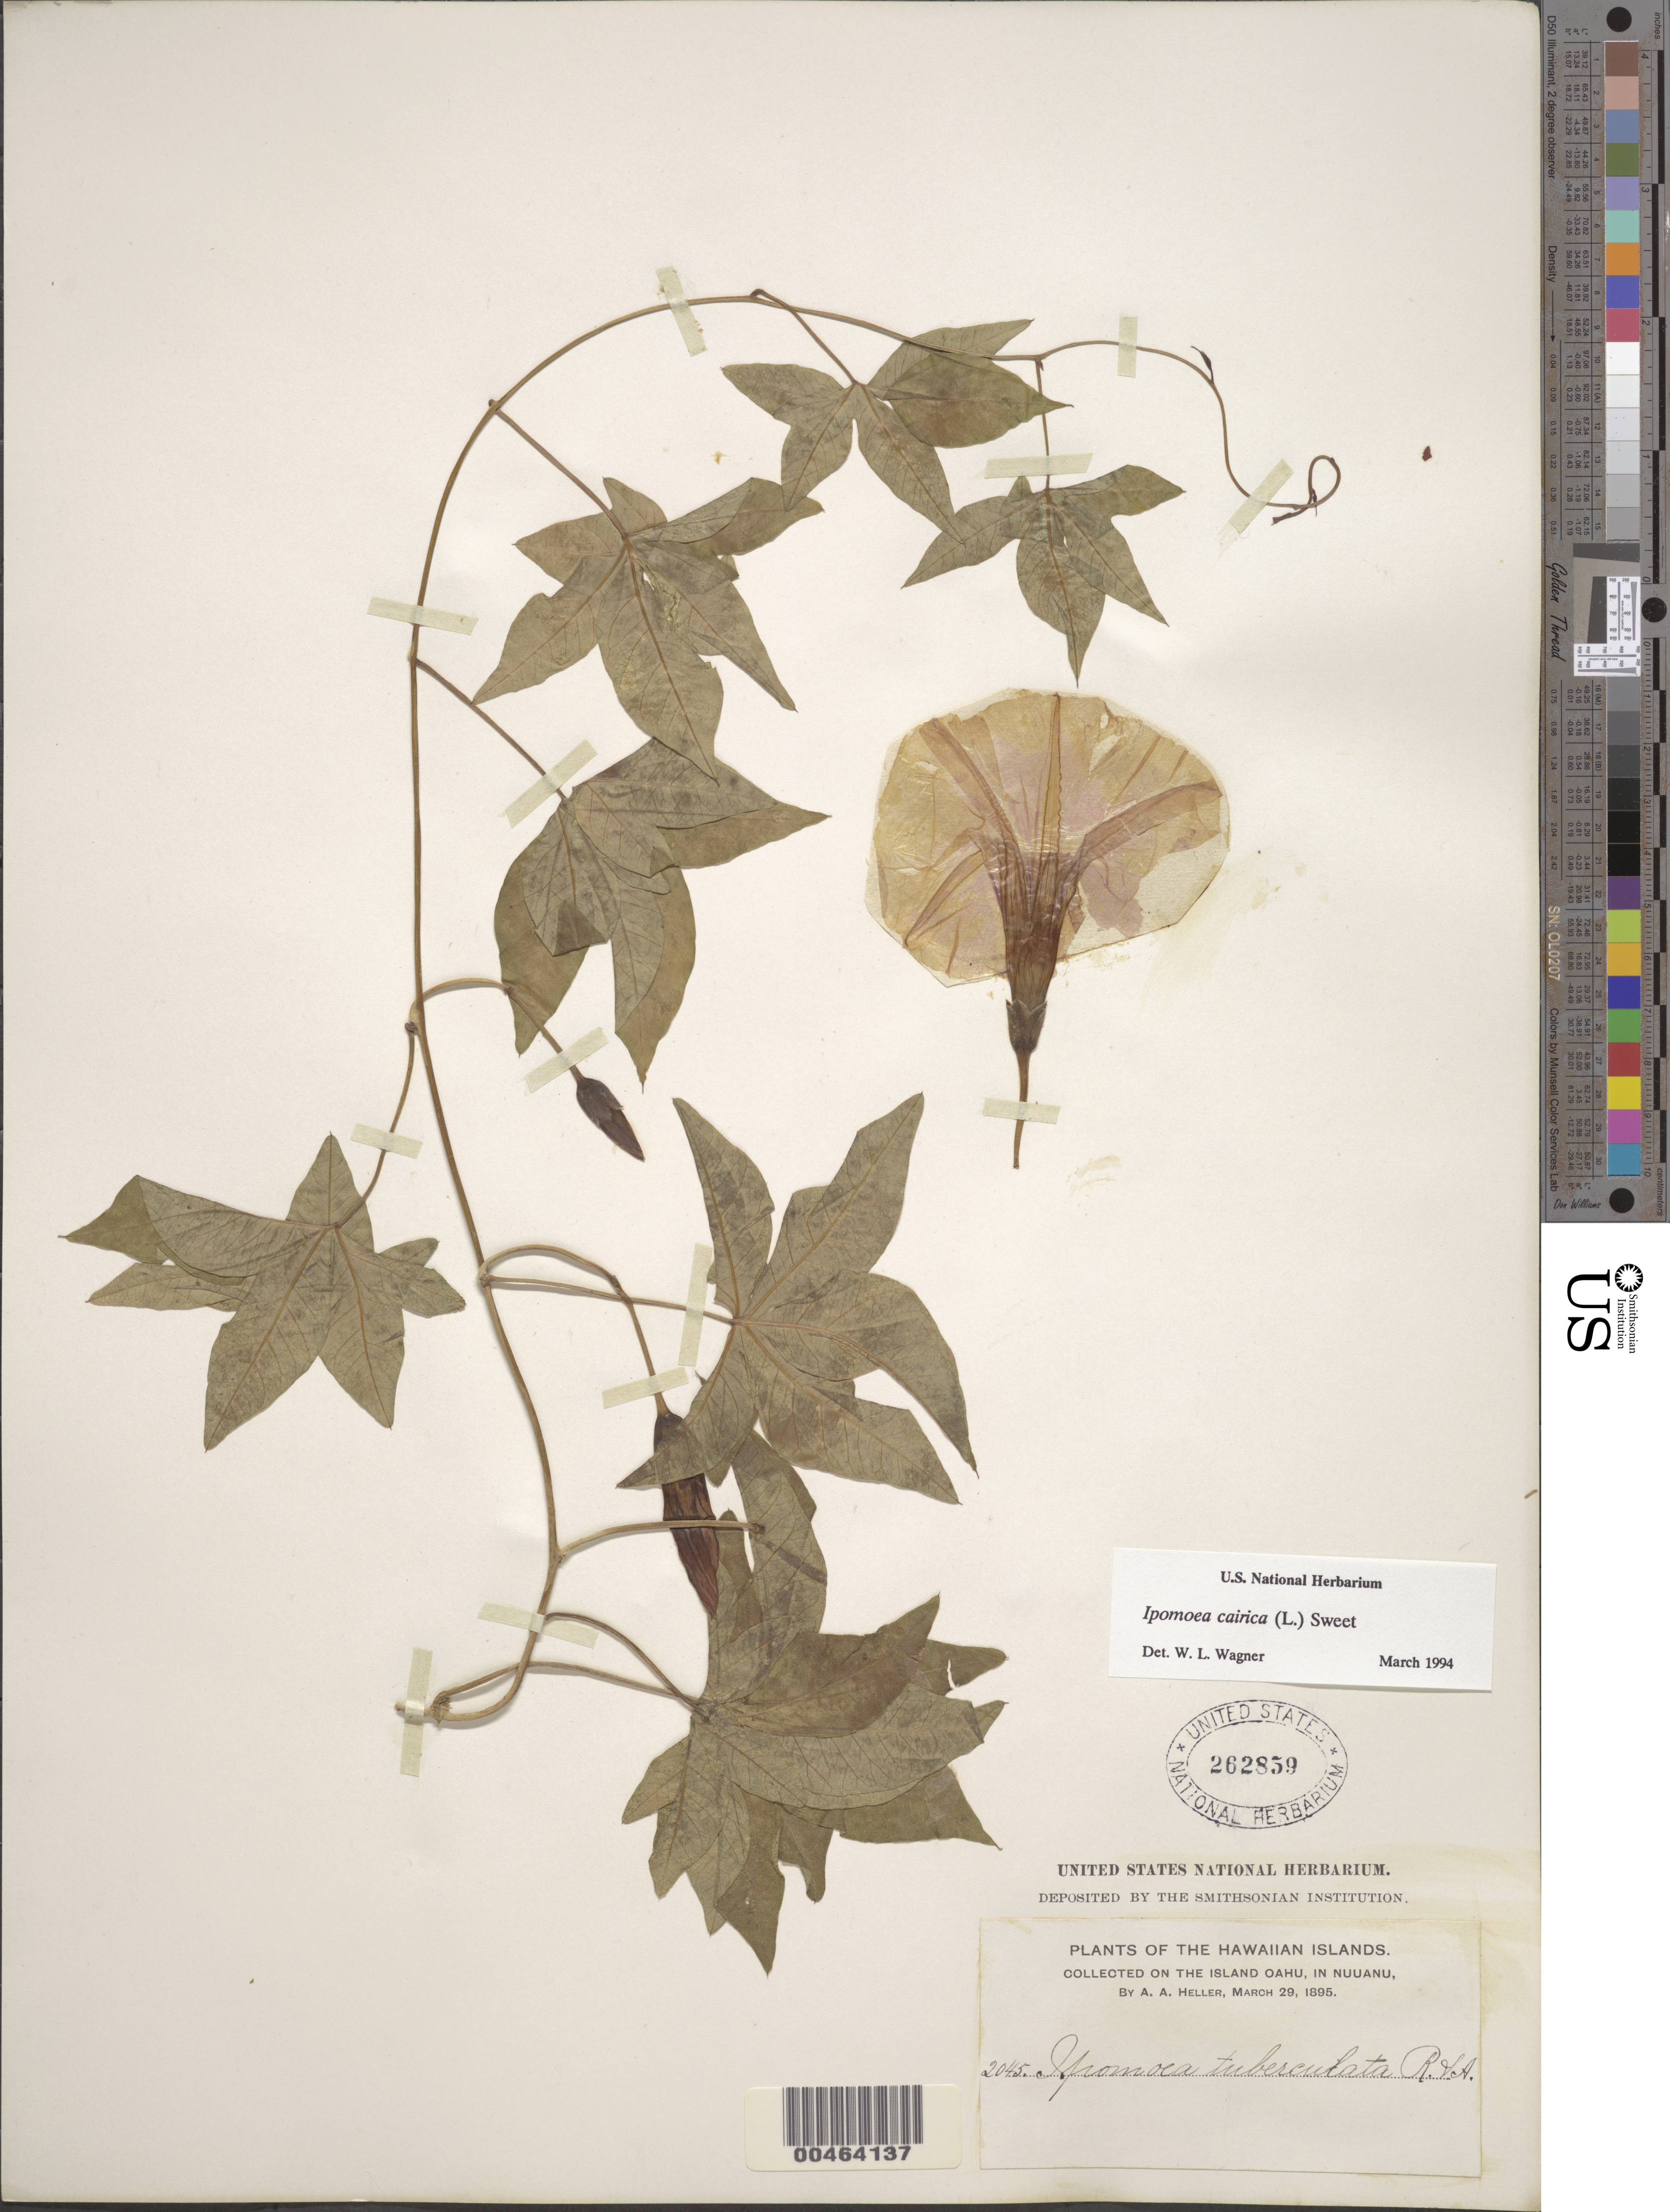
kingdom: Plantae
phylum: Tracheophyta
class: Magnoliopsida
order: Solanales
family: Convolvulaceae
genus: Ipomoea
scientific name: Ipomoea cairica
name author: (L.) Sweet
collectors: A. A. Heller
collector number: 2045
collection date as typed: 29 Mar 1895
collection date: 1895-03-29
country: United States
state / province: Hawaii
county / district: Honolulu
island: Oahu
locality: In Nuuanu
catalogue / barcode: US 262859